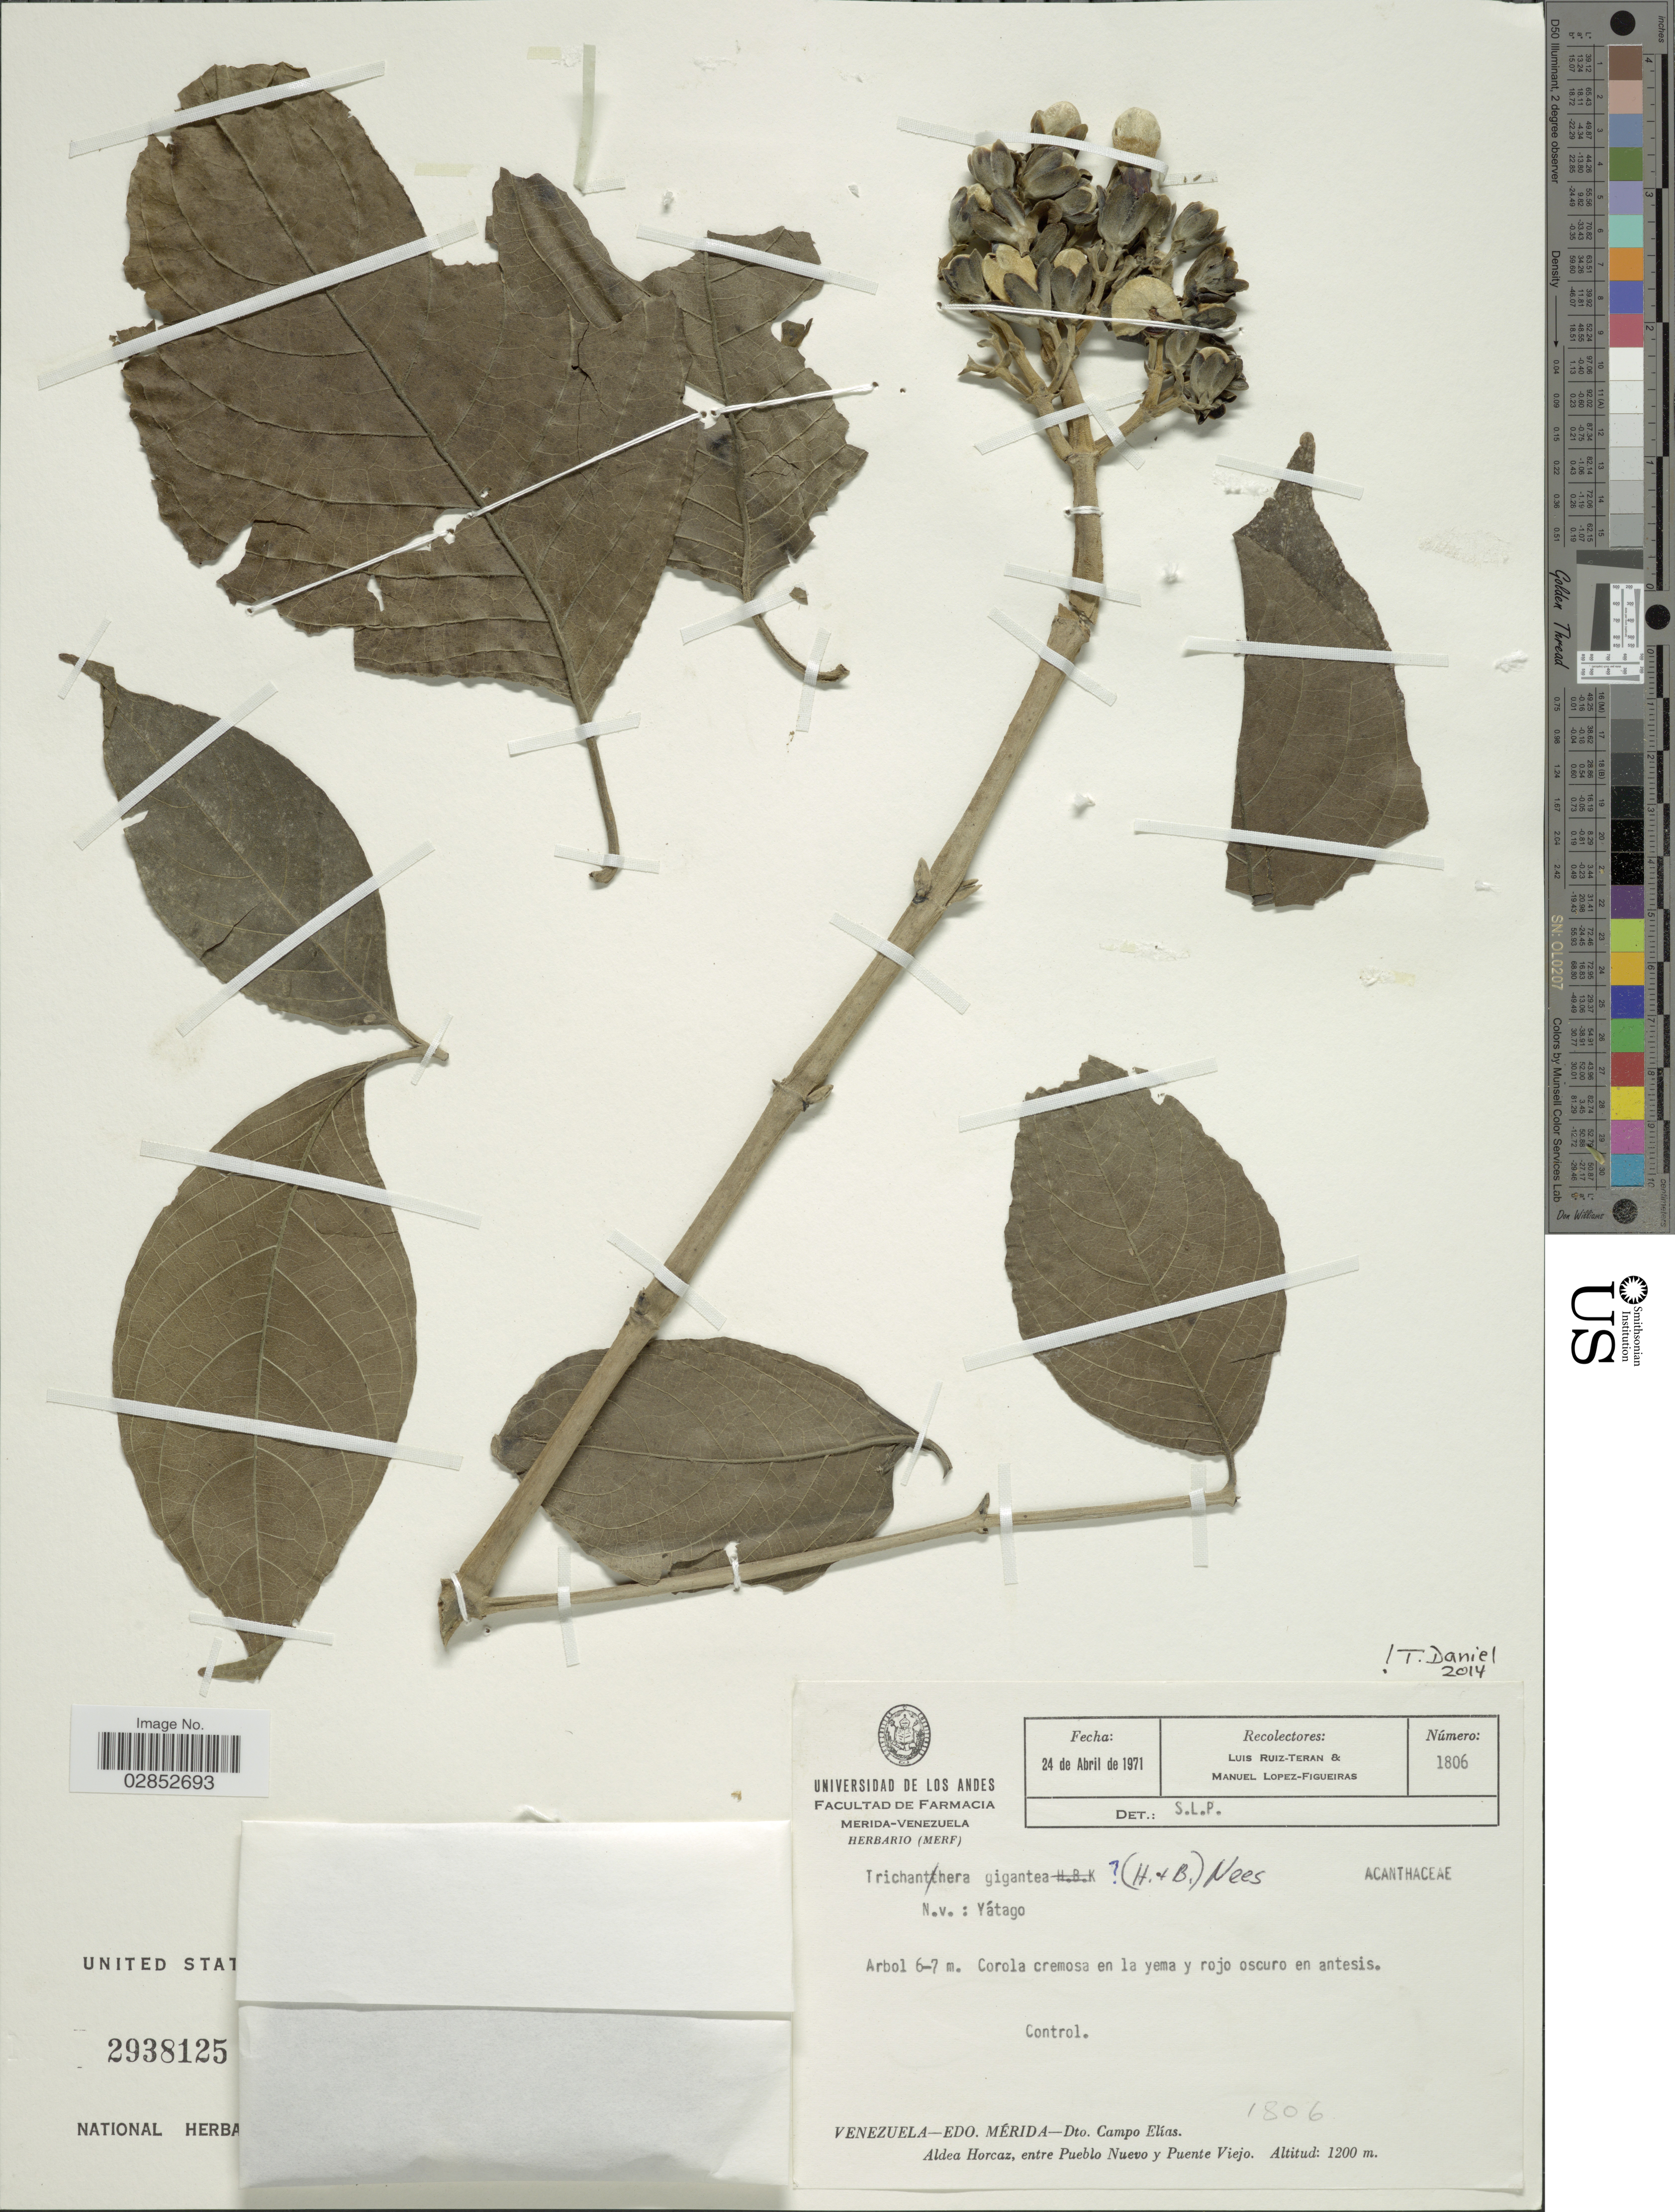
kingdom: Plantae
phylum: Tracheophyta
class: Magnoliopsida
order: Lamiales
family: Acanthaceae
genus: Trichanthera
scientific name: Trichanthera gigantea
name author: (Bonpl.) Nees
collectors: L. E. Ruíz-Terán & M. López Figueiras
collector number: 1806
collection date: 1971-04-24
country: Venezuela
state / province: Mérida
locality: Dto. Campo Elías, Aldea Horcaz, entre Pueblo Nuevo y Puente Viejo.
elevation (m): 1200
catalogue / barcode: US 2938125